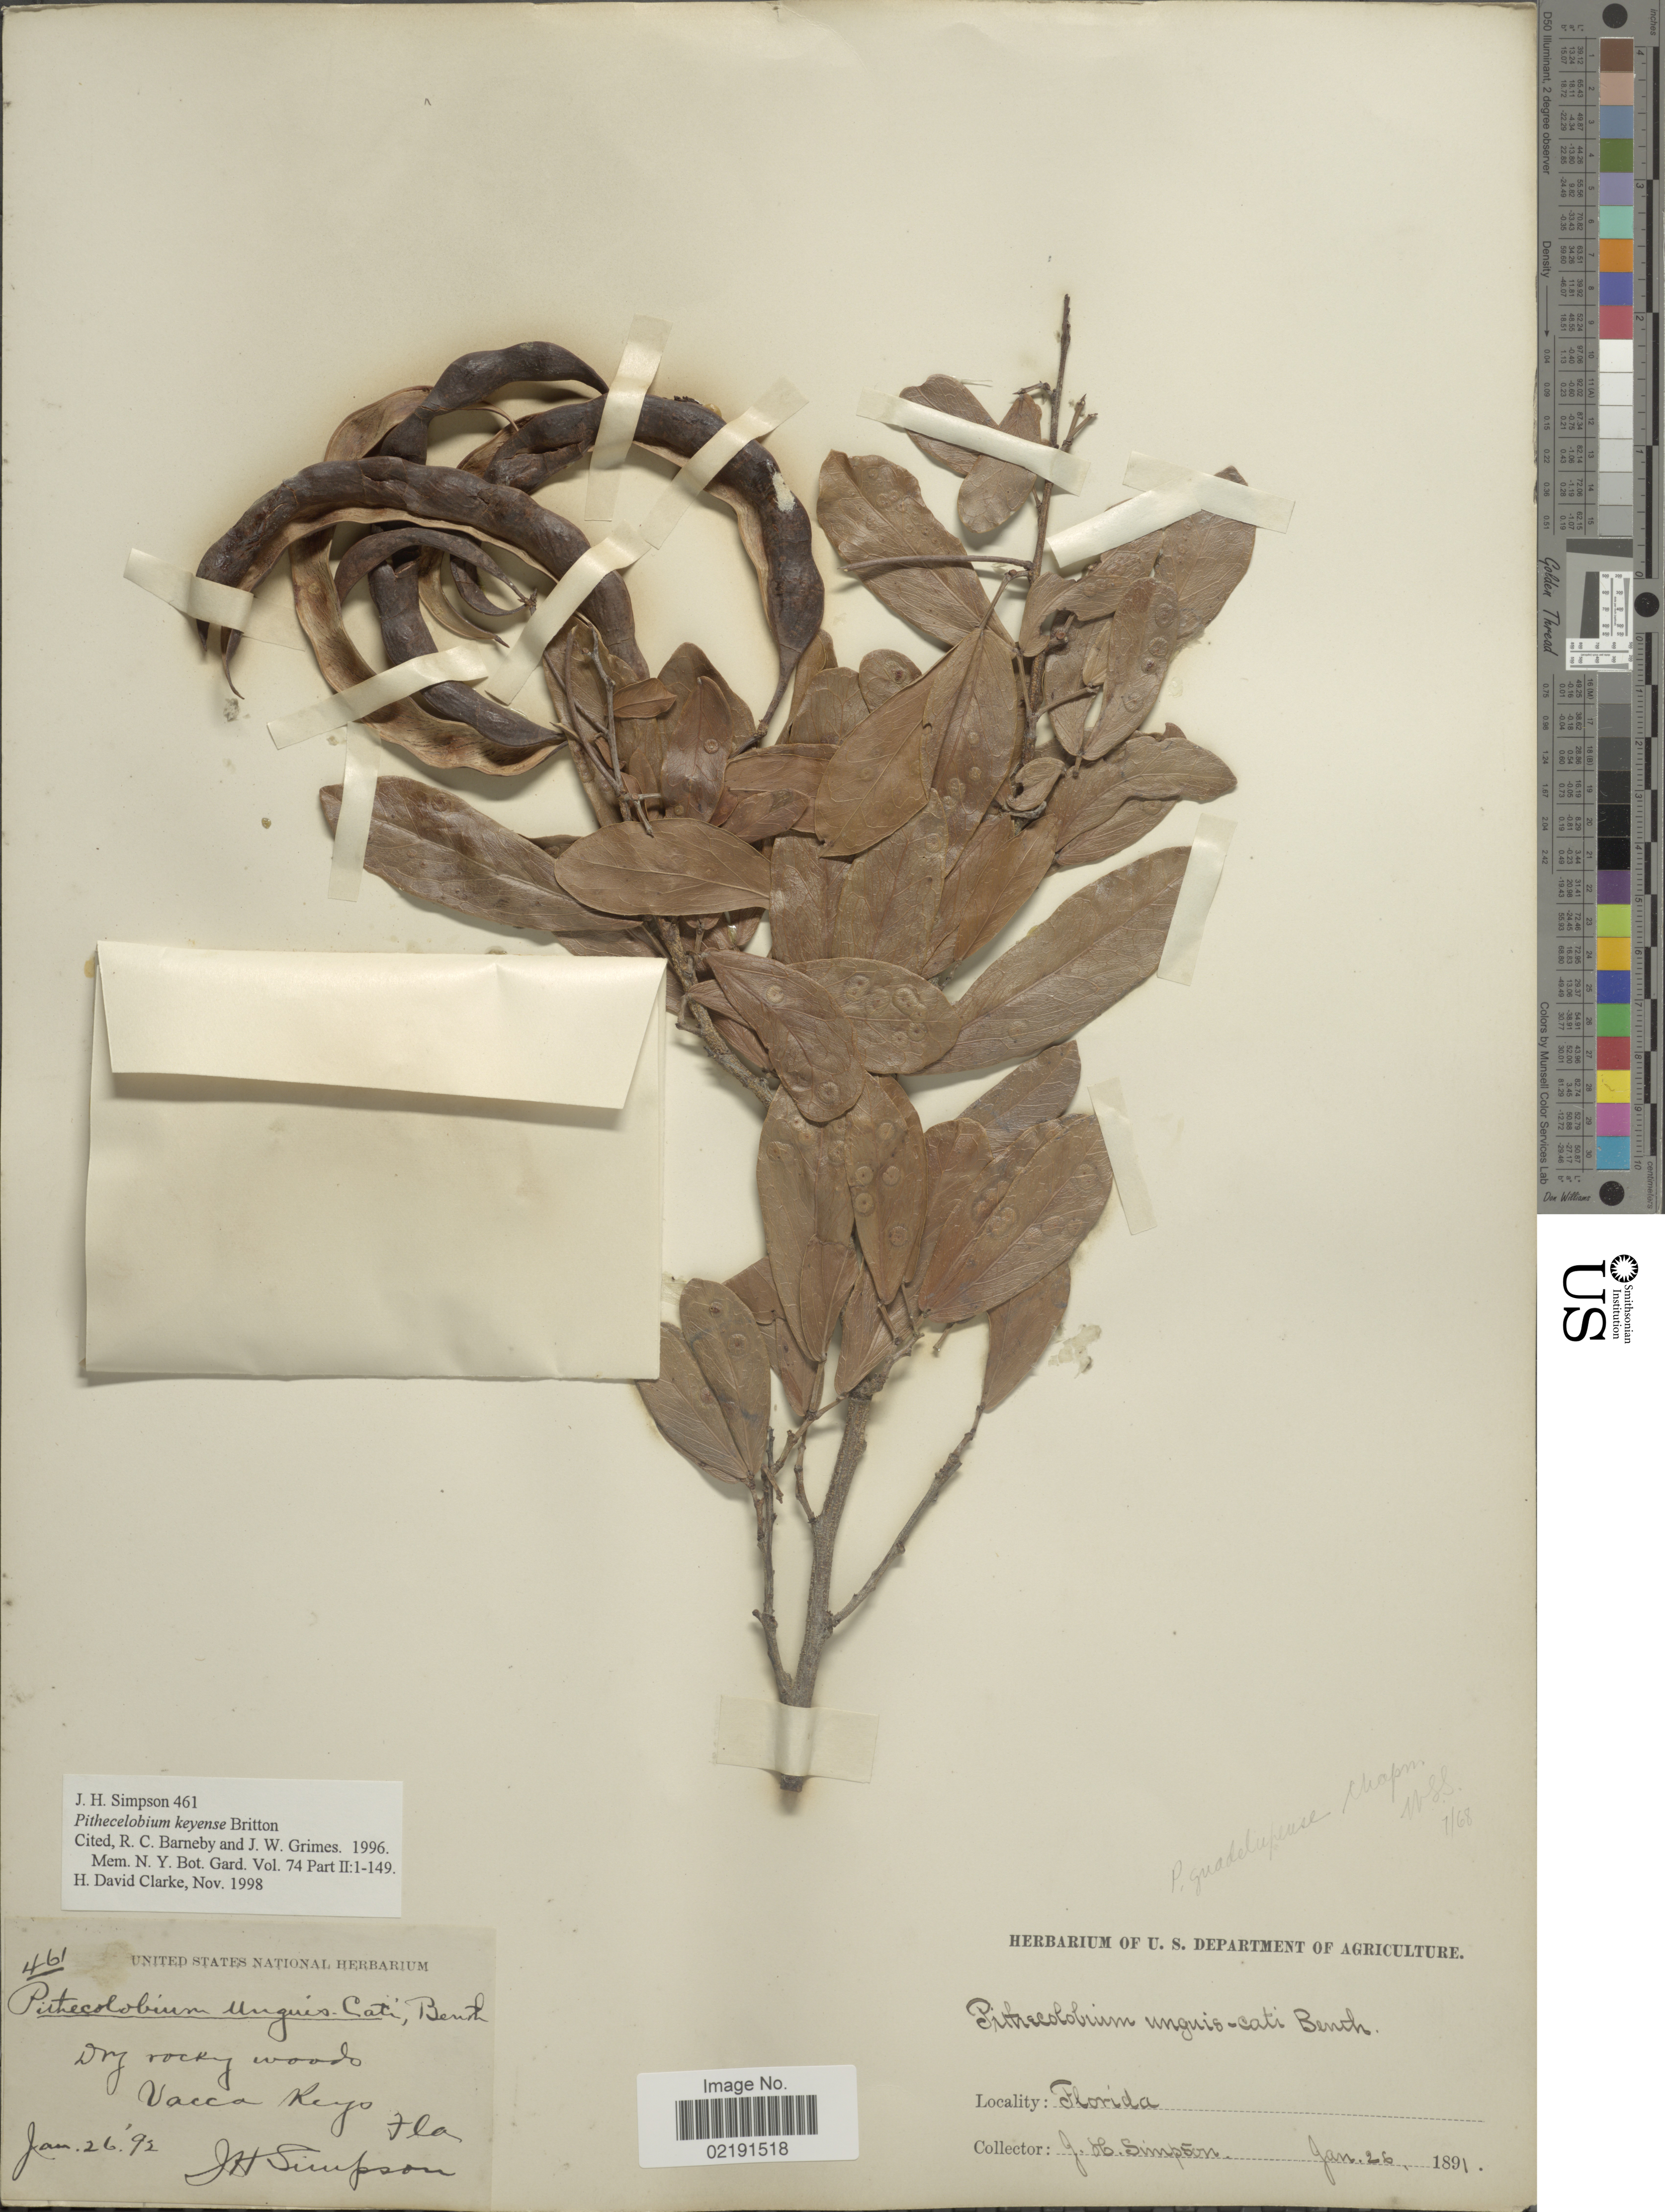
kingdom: Plantae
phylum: Tracheophyta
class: Magnoliopsida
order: Fabales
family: Fabaceae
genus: Pithecellobium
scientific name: Pithecellobium unguis-cati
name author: (L.) Benth.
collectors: J. H. Simpson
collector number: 461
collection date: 1891-01-26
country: United States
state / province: Florida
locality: Vacca Keys, Fla.